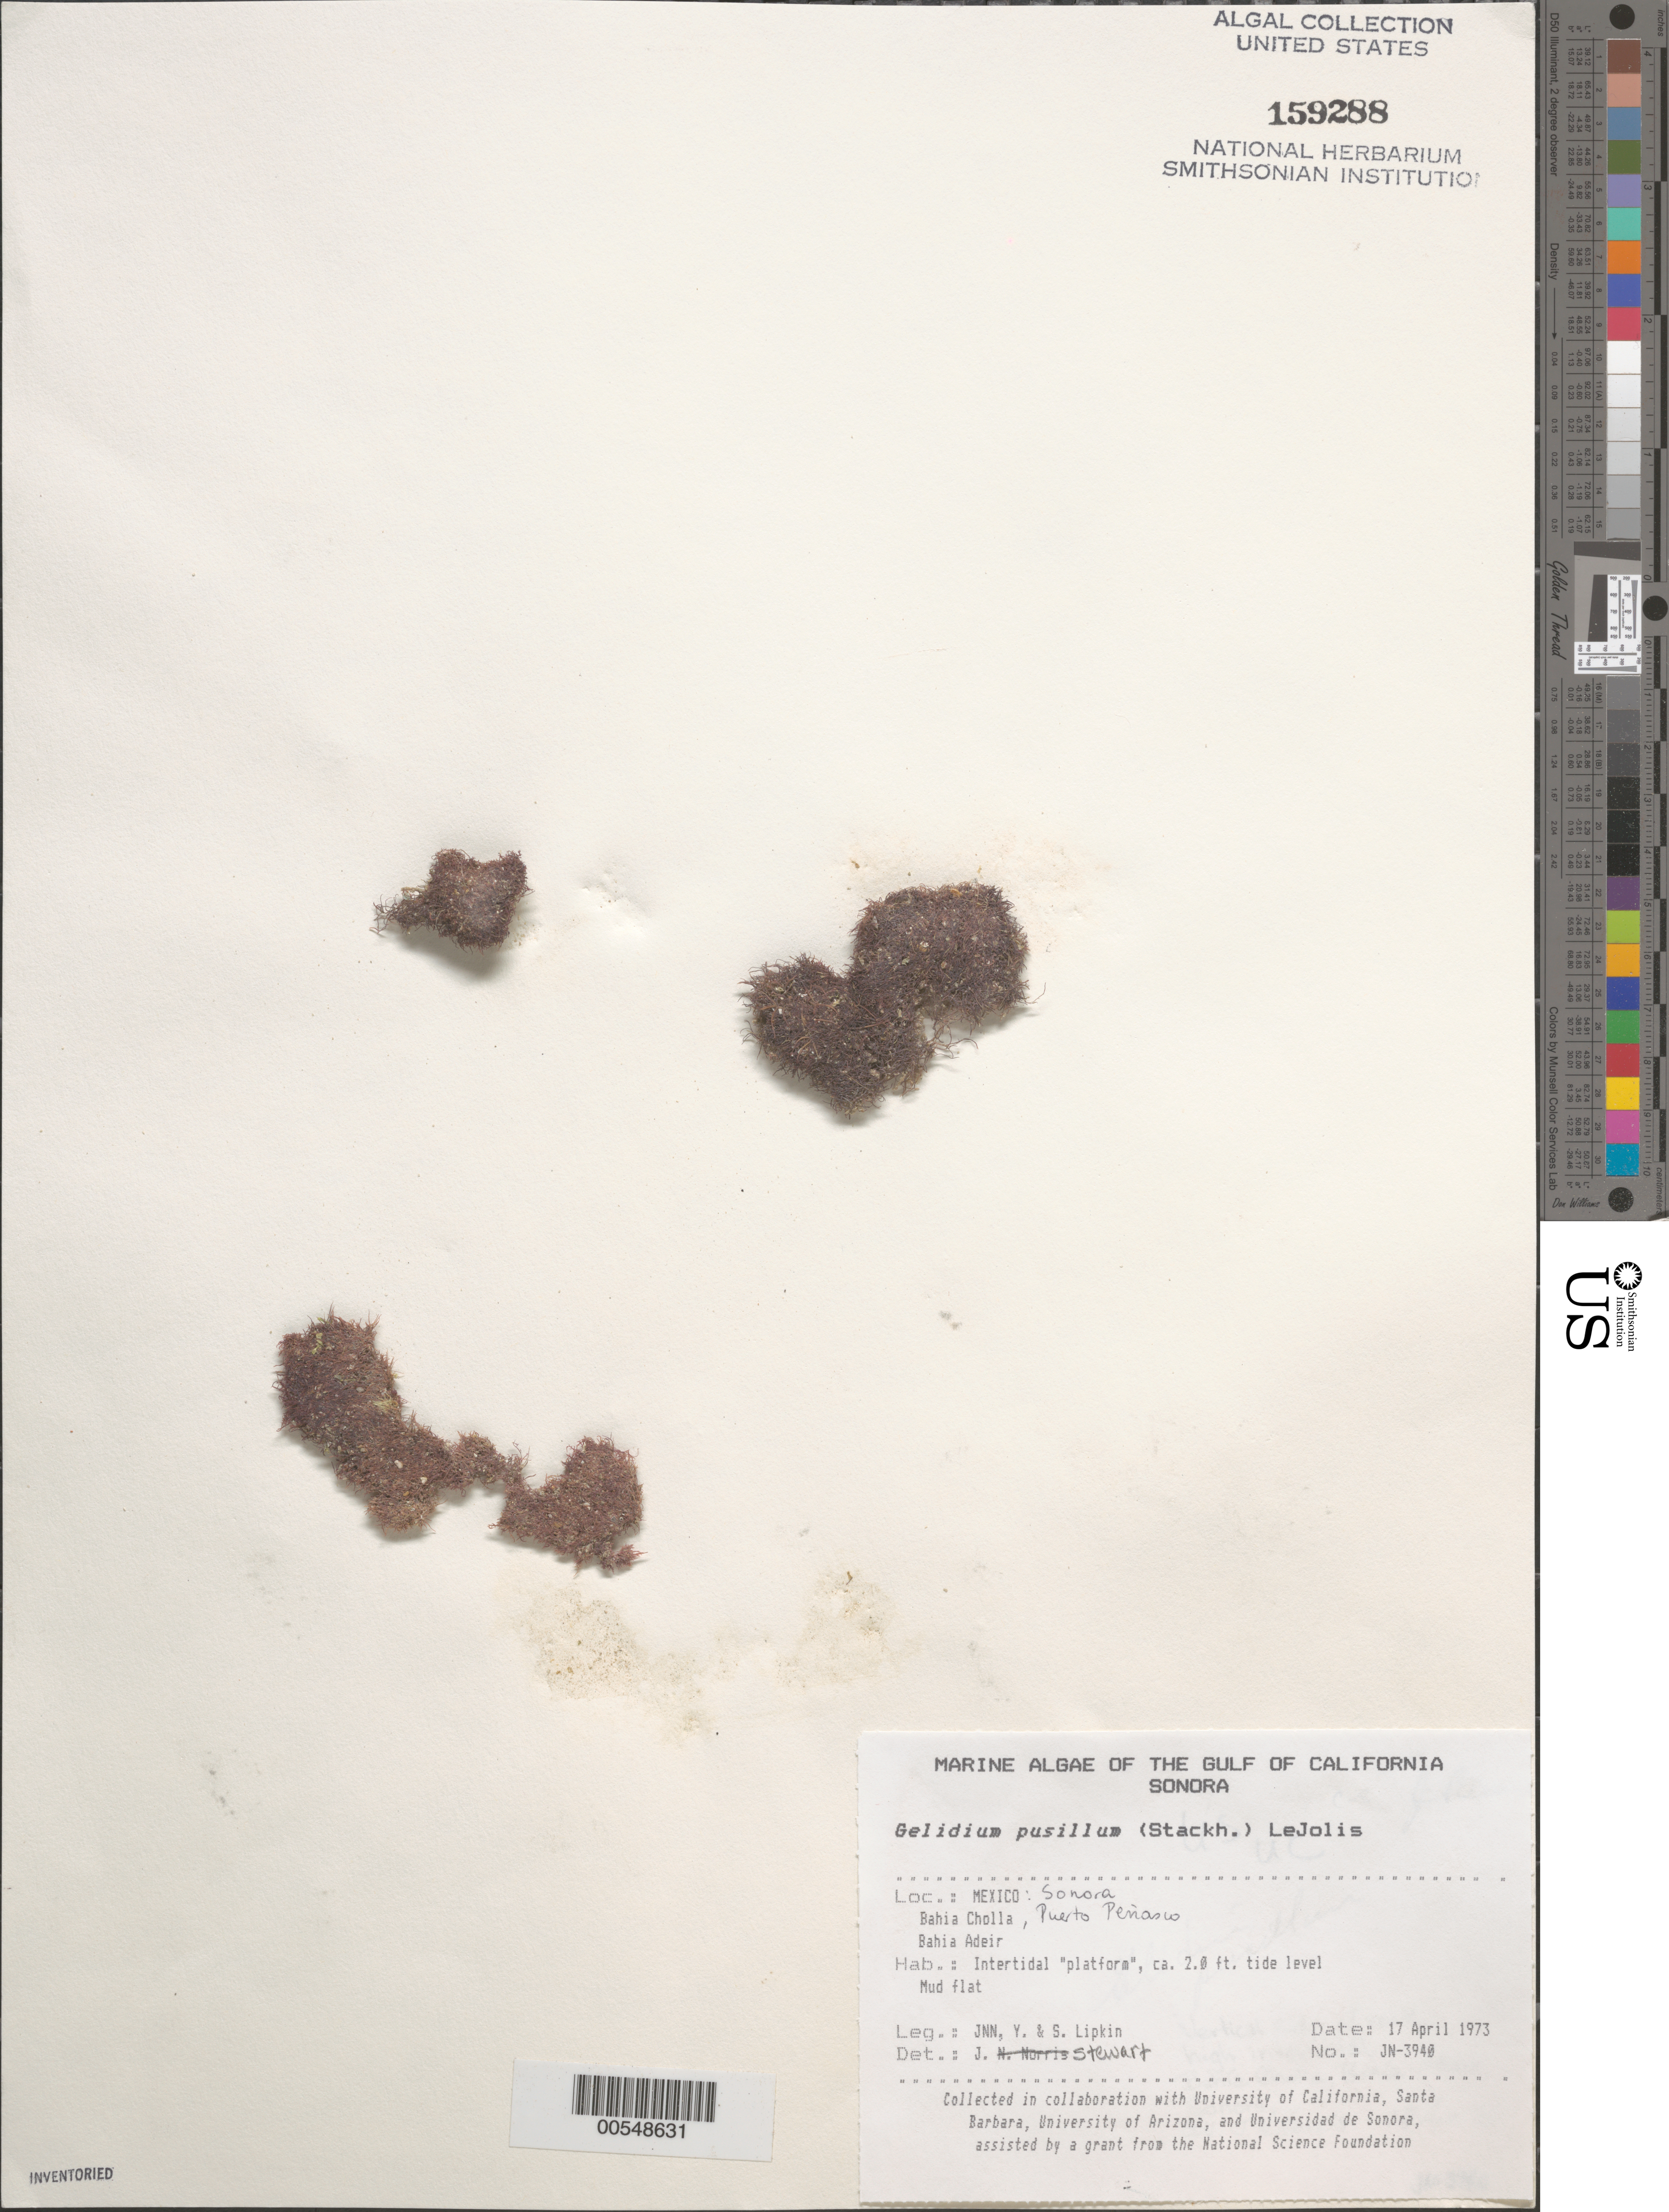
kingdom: Plantae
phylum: Rhodophyta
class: Florideophyceae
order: Gelidiales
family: Gelidiaceae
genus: Gelidium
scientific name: Gelidium pusillum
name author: (Stackh.) Le Jol.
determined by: Stewart, J.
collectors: J. N. Norris, Y. Lipkin & S. Lipkin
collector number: JN-3940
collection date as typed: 17 Apr 1973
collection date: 1973-04-17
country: Mexico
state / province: Sonora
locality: Bahia Cholla, Bahia Adeir, Puerto Penasco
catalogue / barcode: US 159288